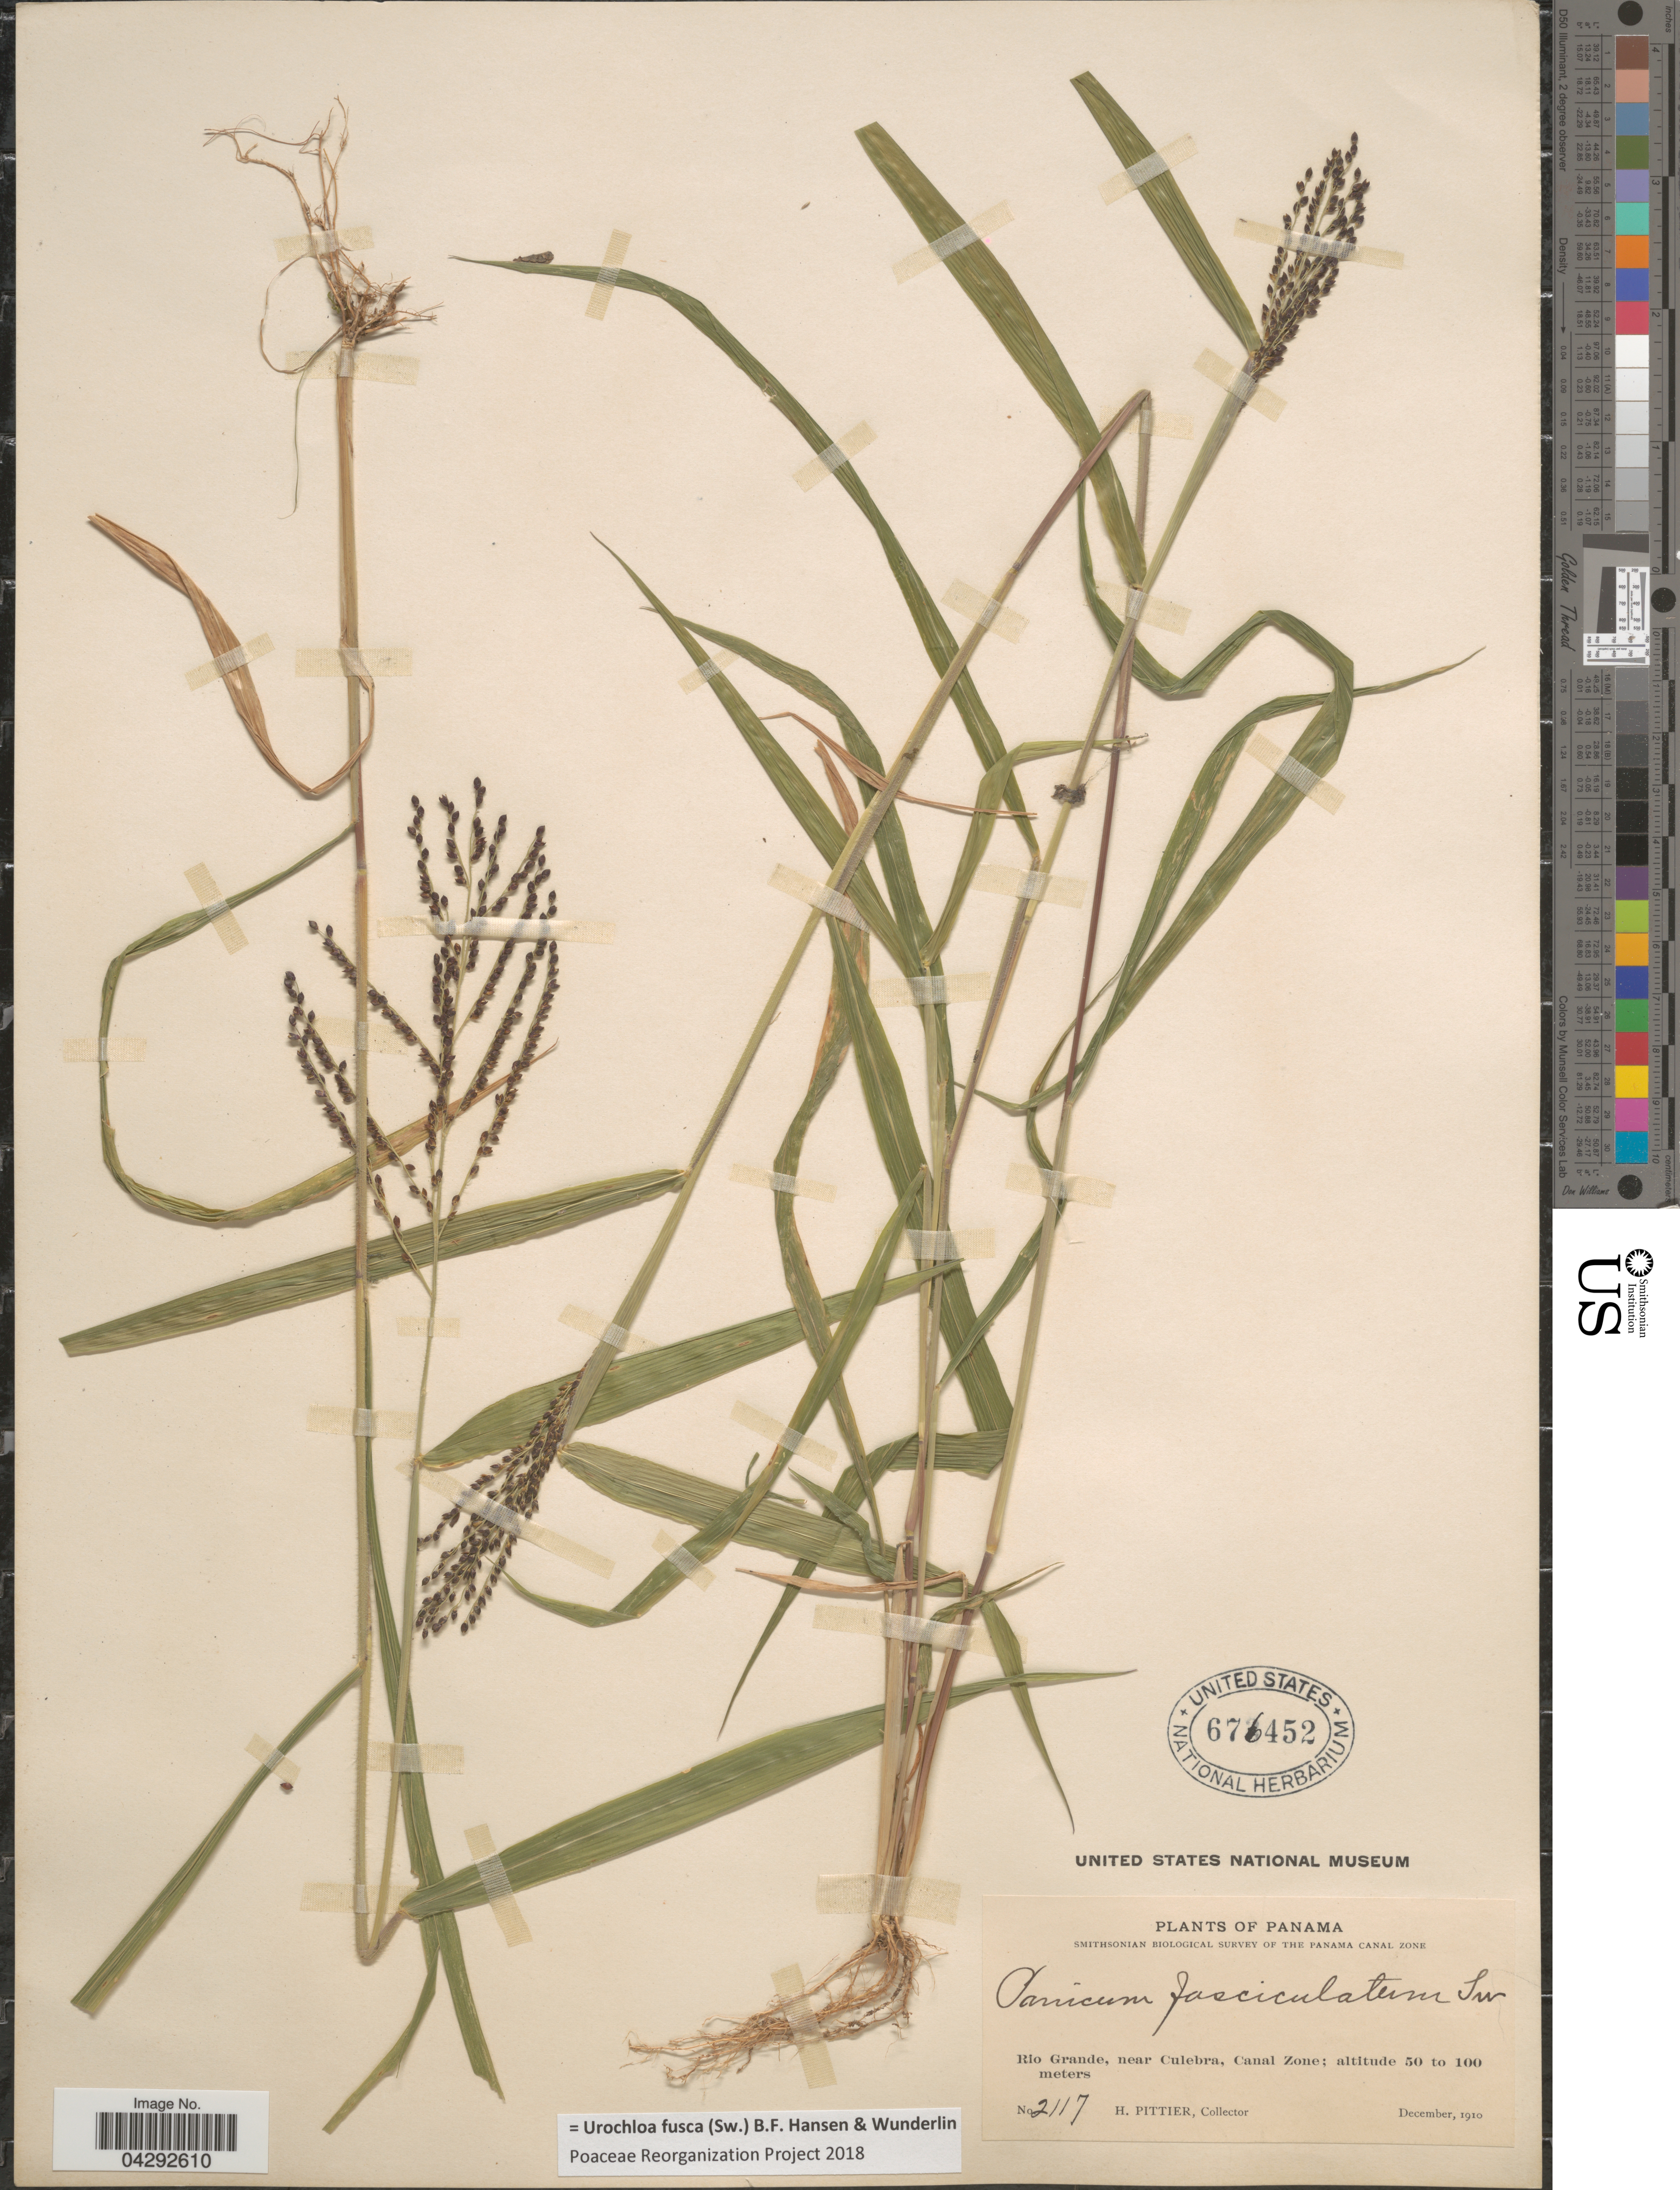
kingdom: Plantae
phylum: Tracheophyta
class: Liliopsida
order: Poales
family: Poaceae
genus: Urochloa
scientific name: Urochloa fusca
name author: (Sw.) B.F. Hansen & Wunderlin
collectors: H. F. Pittier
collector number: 2117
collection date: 1910-12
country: Panama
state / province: Colón / Panamá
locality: Smithsonian Biological Survey of the Panama Canal Zone. Rio Grande, near Culebra, Canal Zone.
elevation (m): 50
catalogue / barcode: US 676452